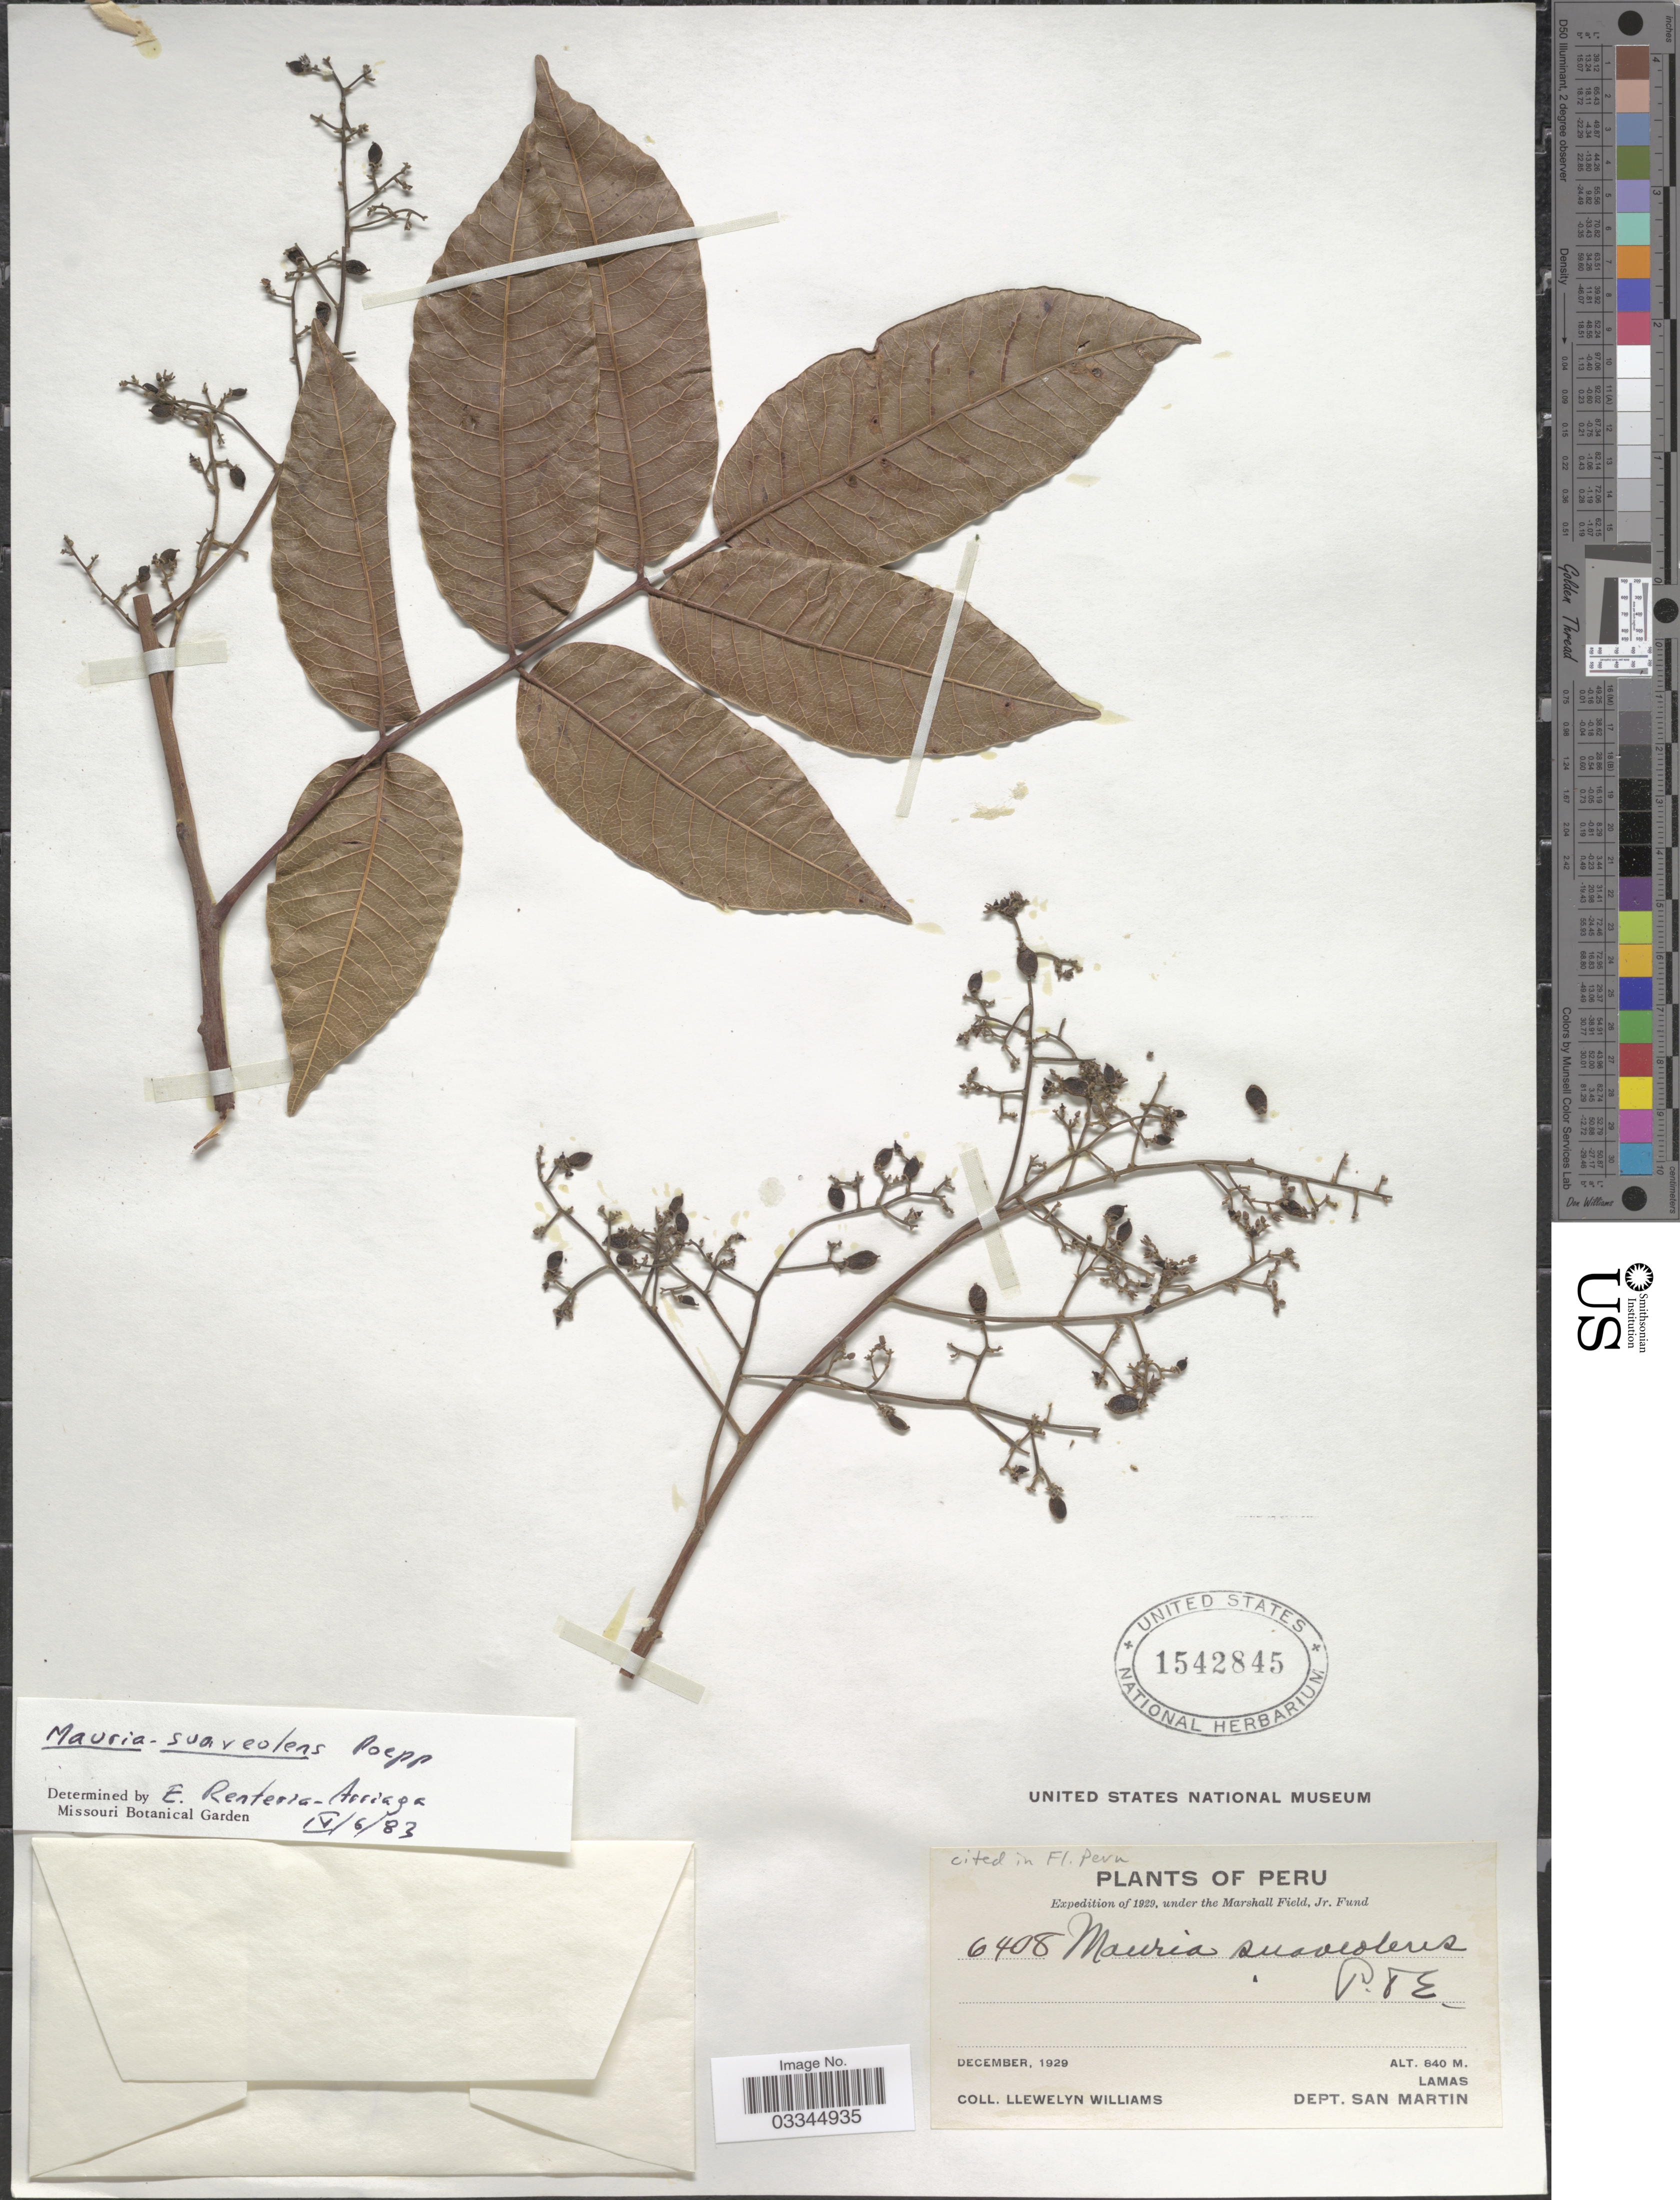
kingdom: Plantae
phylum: Tracheophyta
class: Magnoliopsida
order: Sapindales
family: Anacardiaceae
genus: Mauria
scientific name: Mauria suaveolens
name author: Poepp.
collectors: Ll. Williams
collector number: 6408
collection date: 1929-12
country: Peru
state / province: San Martín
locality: Lamas. Dept. San Martin.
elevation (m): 840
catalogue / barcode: US 1542845